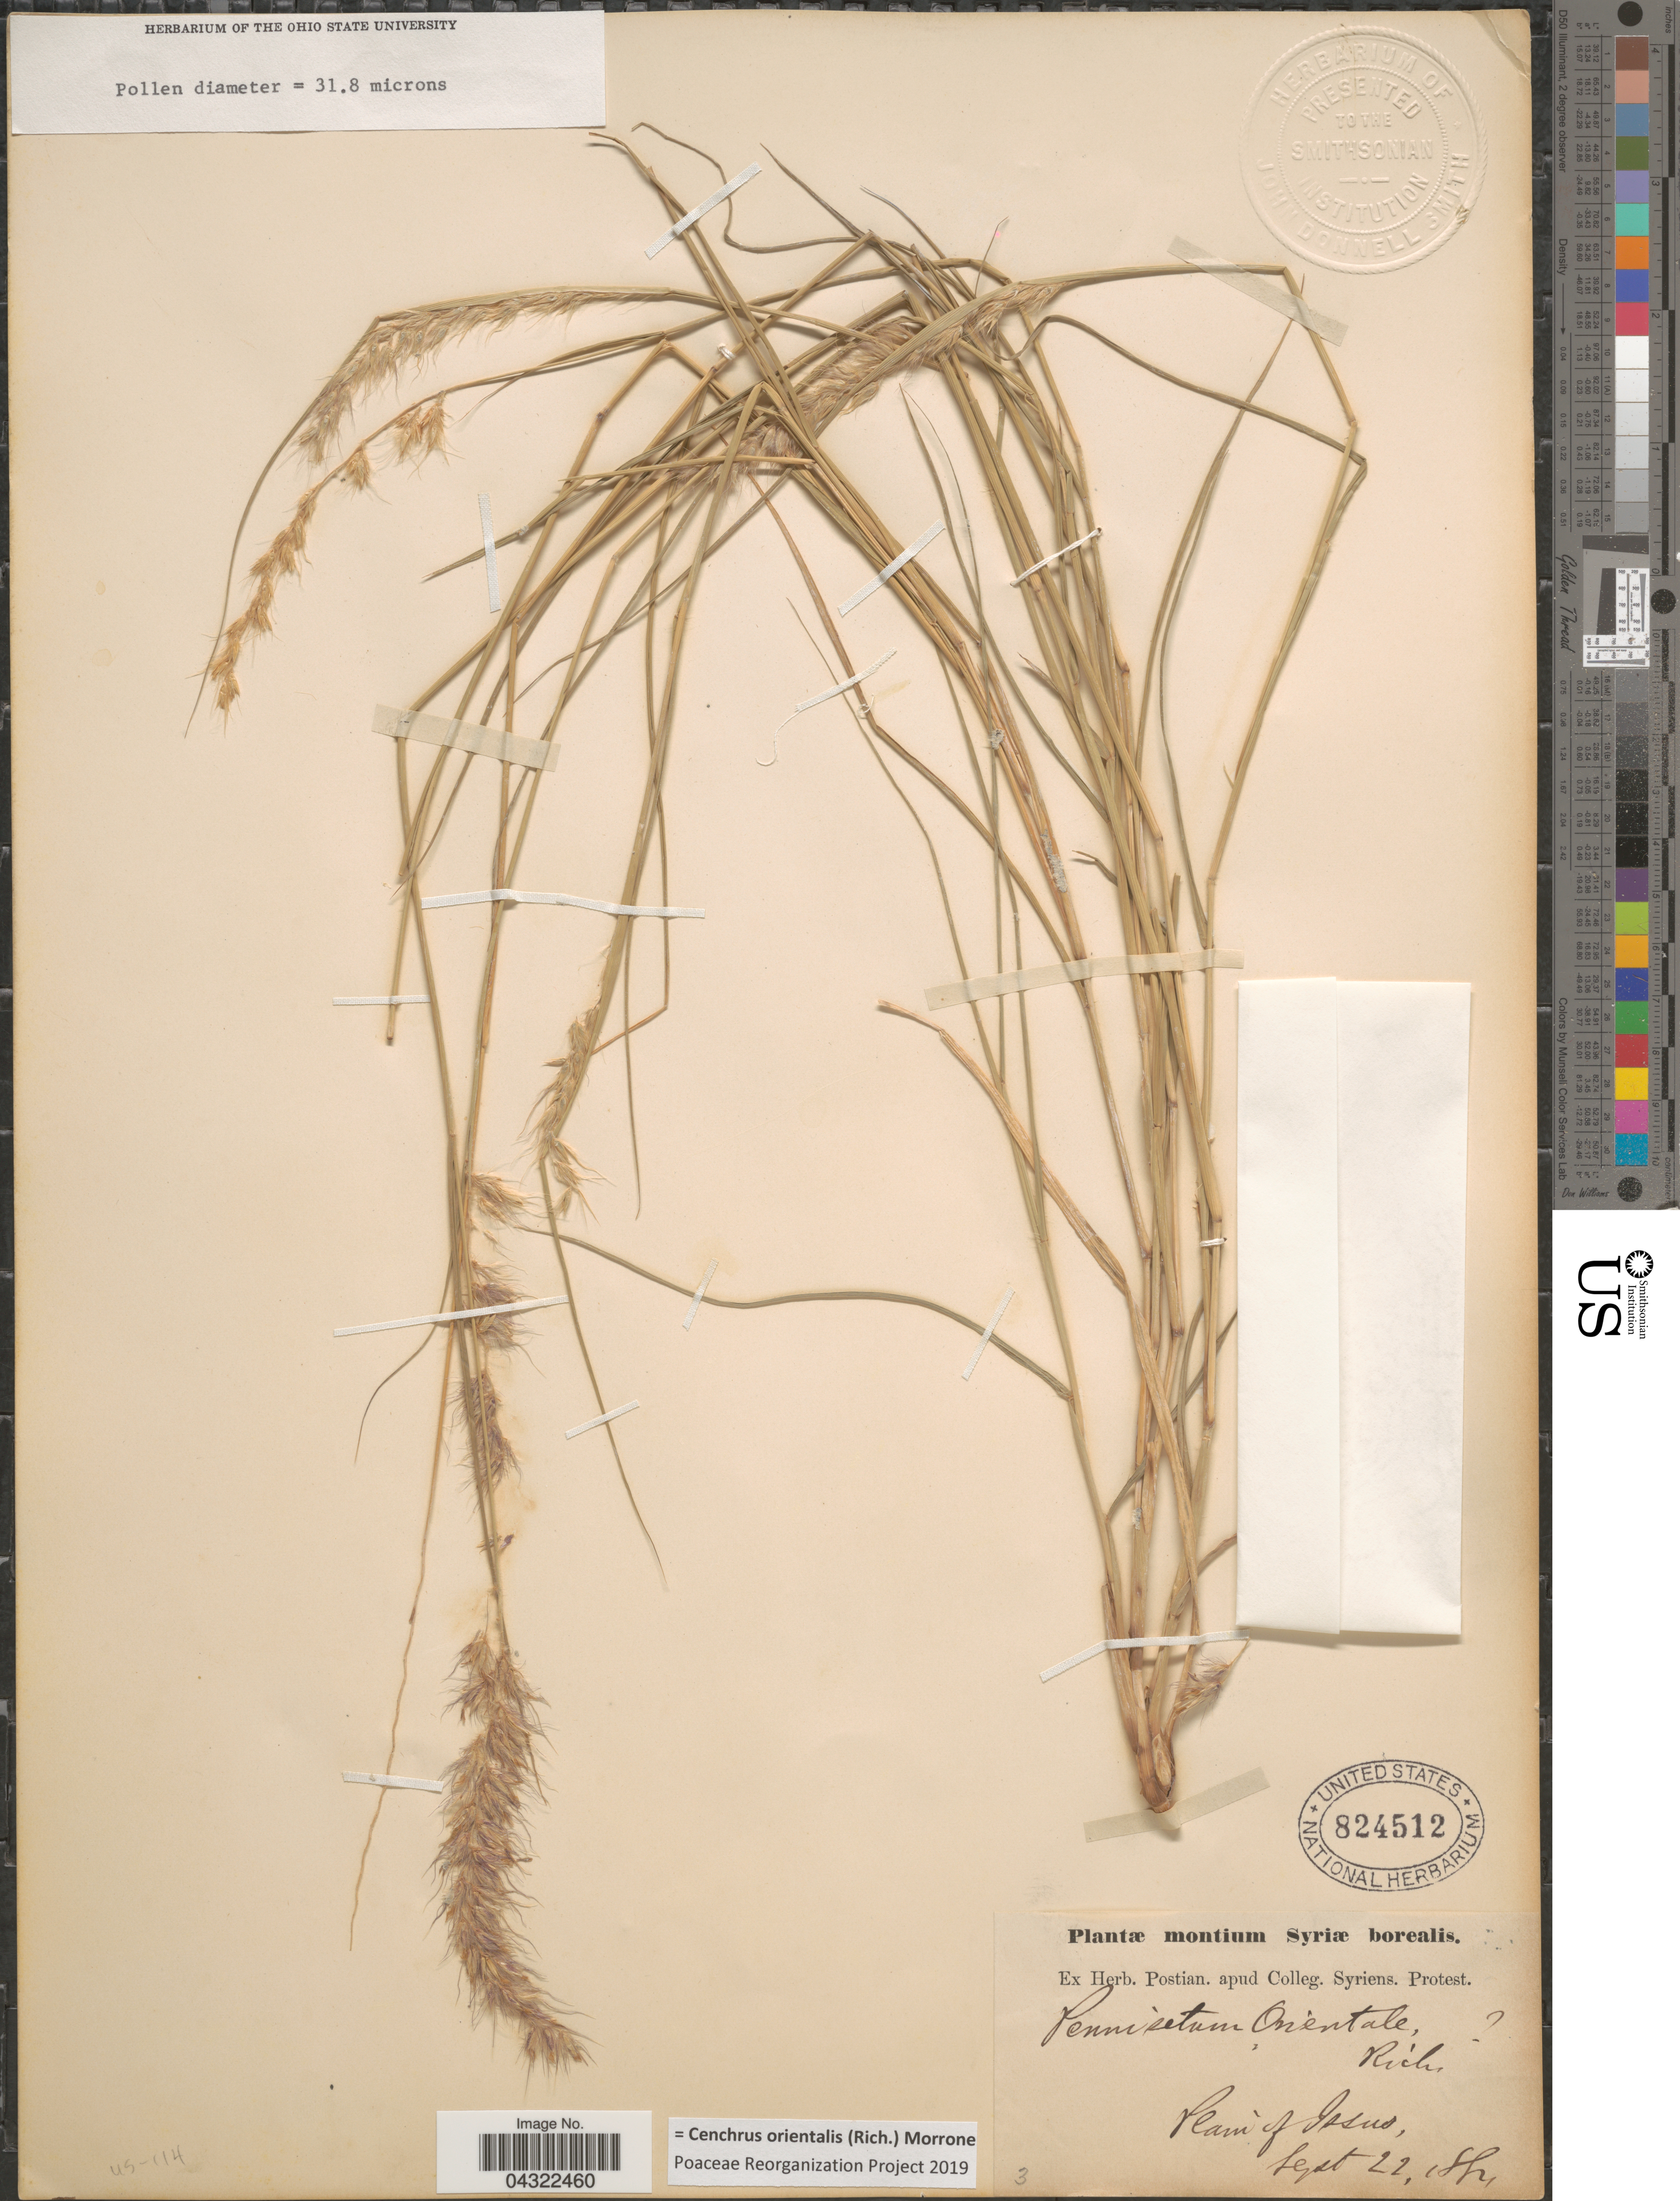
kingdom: Plantae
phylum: Tracheophyta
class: Liliopsida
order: Poales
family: Poaceae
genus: Cenchrus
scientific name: Cenchrus orientalis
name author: (Rich.) Morrone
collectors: ex herb. Postian. apud Colleg. Syriens. Protest. USE "Fannie P. A. Shepard" (10308853) AS PRIMARY COLLECTOR INSTEAD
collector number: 3?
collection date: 1884-09-22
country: Syria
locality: Syriæ borealis. Plain of Issus [interpreted].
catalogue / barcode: US 824512